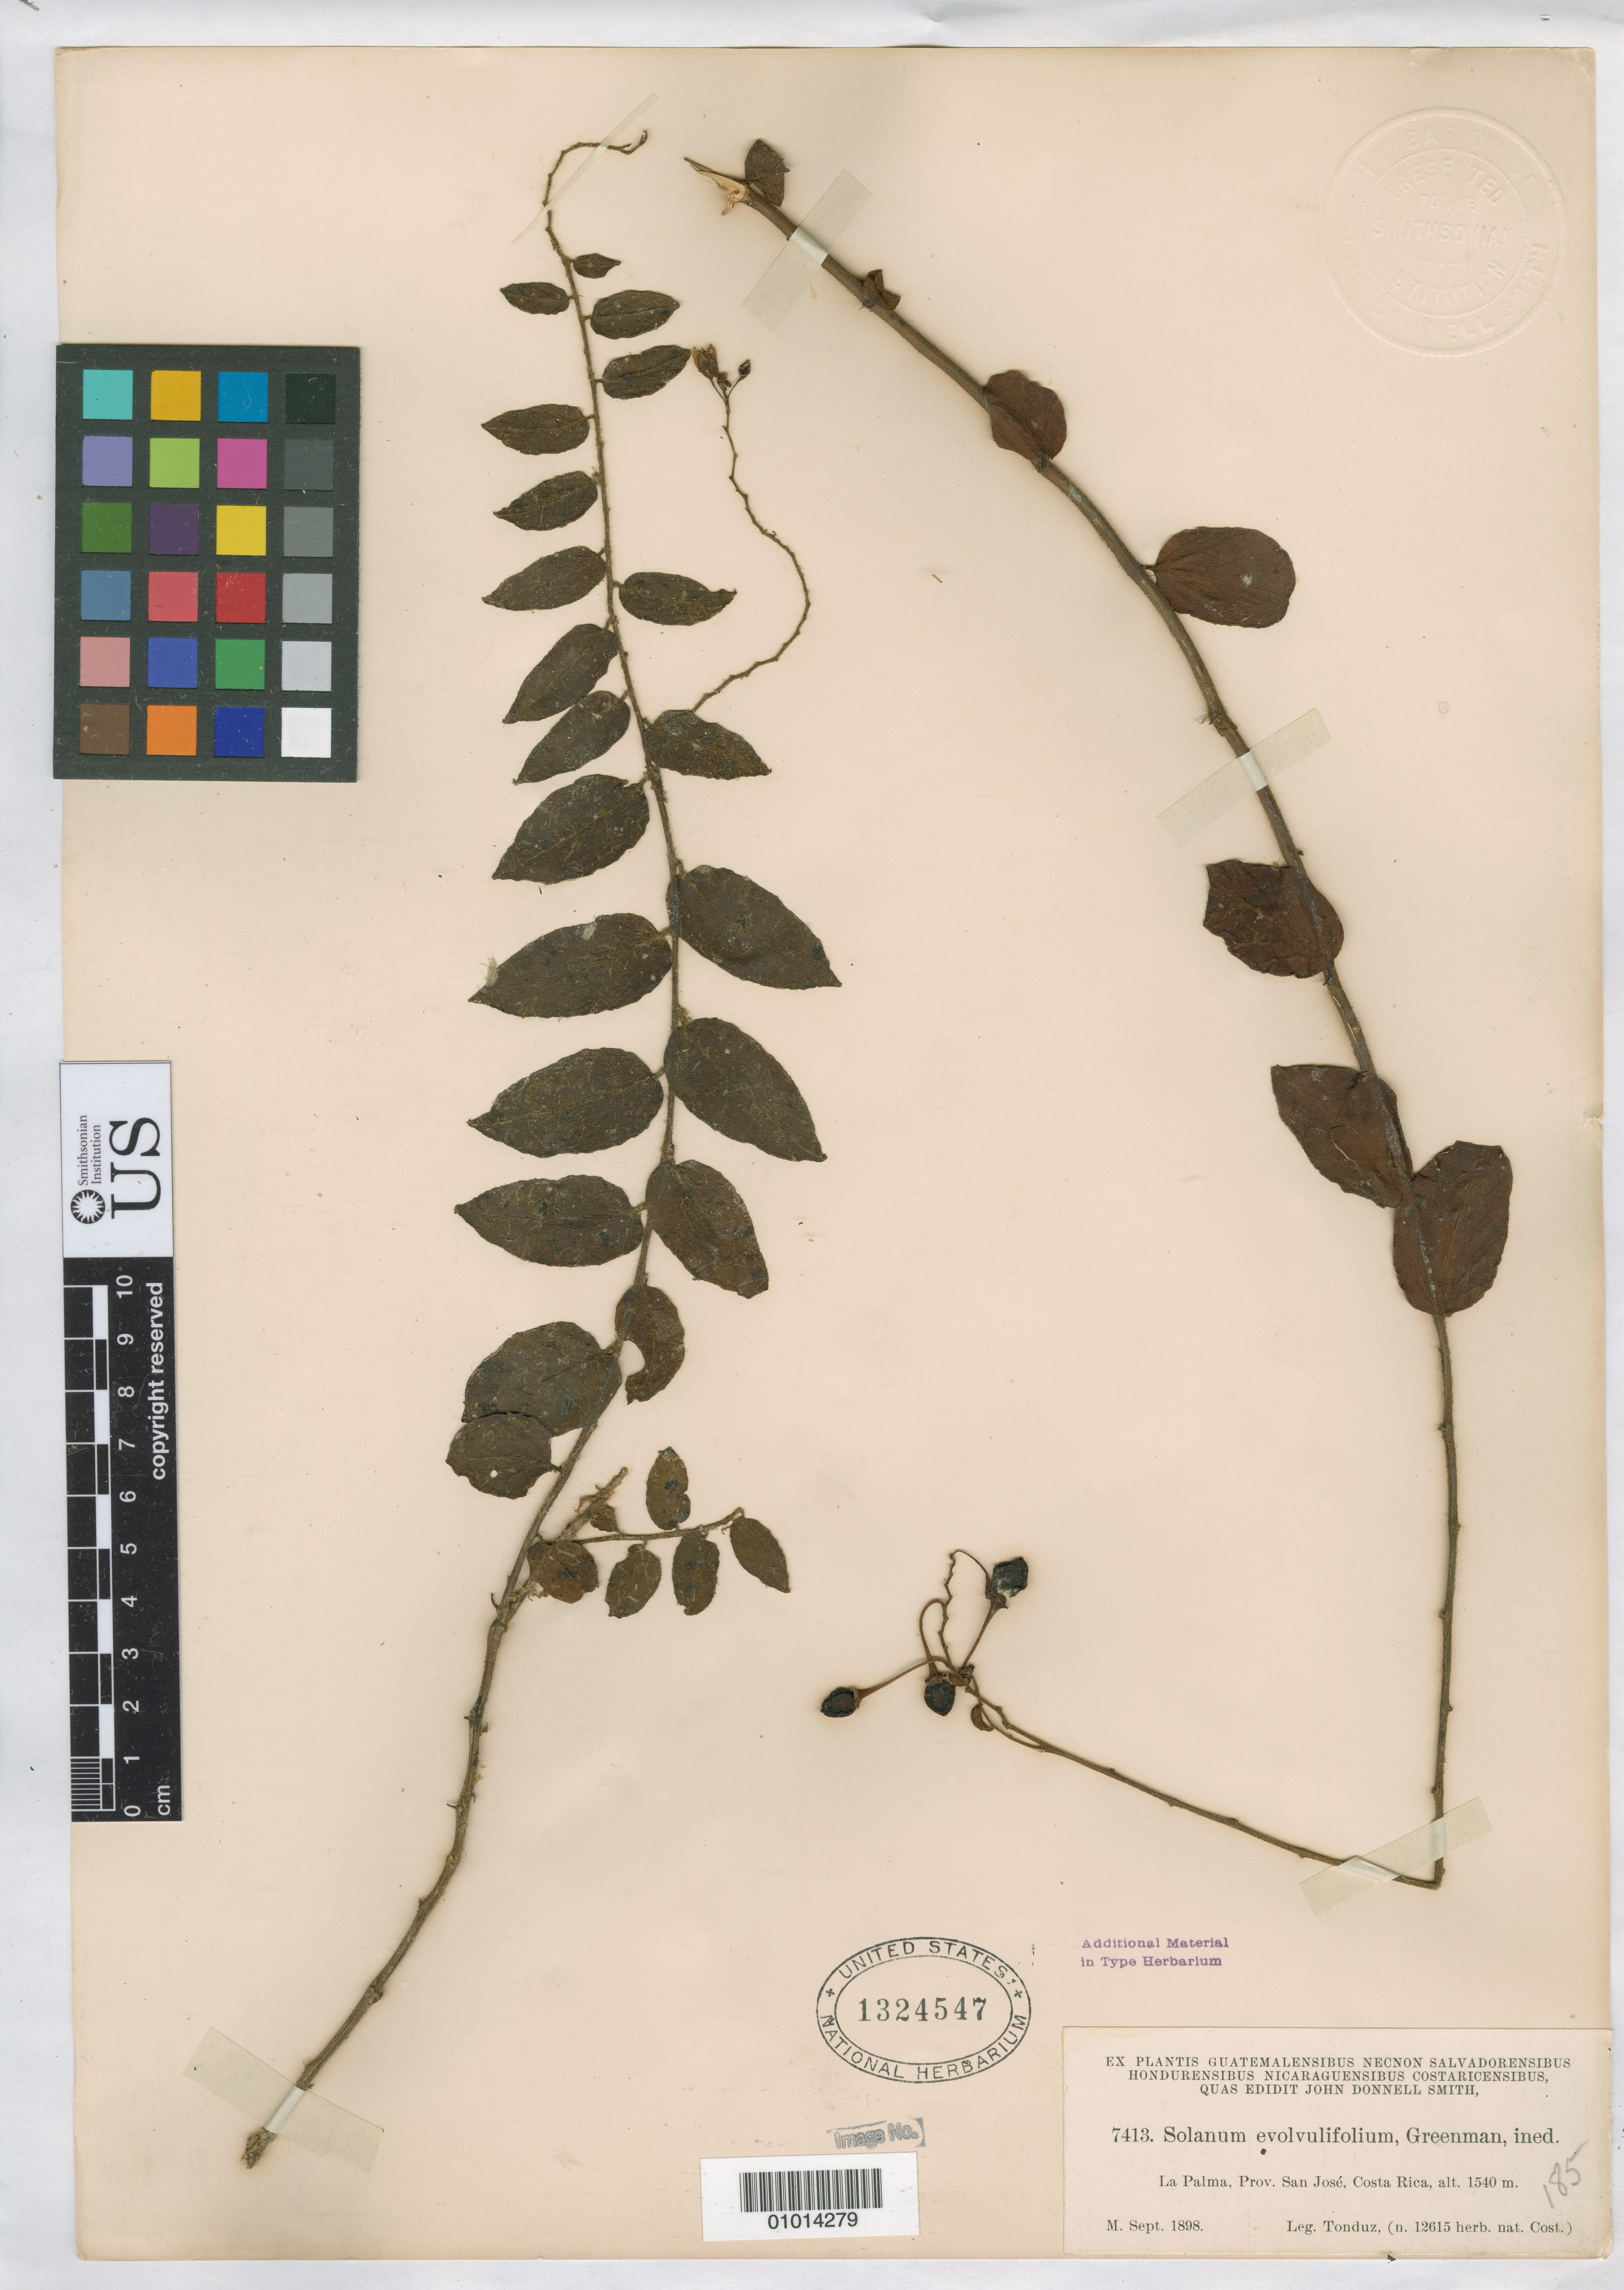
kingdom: Plantae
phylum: Tracheophyta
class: Magnoliopsida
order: Solanales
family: Solanaceae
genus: Solanum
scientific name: Solanum evolvulifolium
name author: Greenm. ex Donn. Sm.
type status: Syntype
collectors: A. Tonduz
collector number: J.D.S. 7413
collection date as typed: Sep 1898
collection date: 1898-09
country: Costa Rica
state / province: San José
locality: La Palma.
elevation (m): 1540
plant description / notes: Herb. Nat. Cost. 12615. Protologue (mis) cites as Pittier collection.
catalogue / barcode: US 1324547